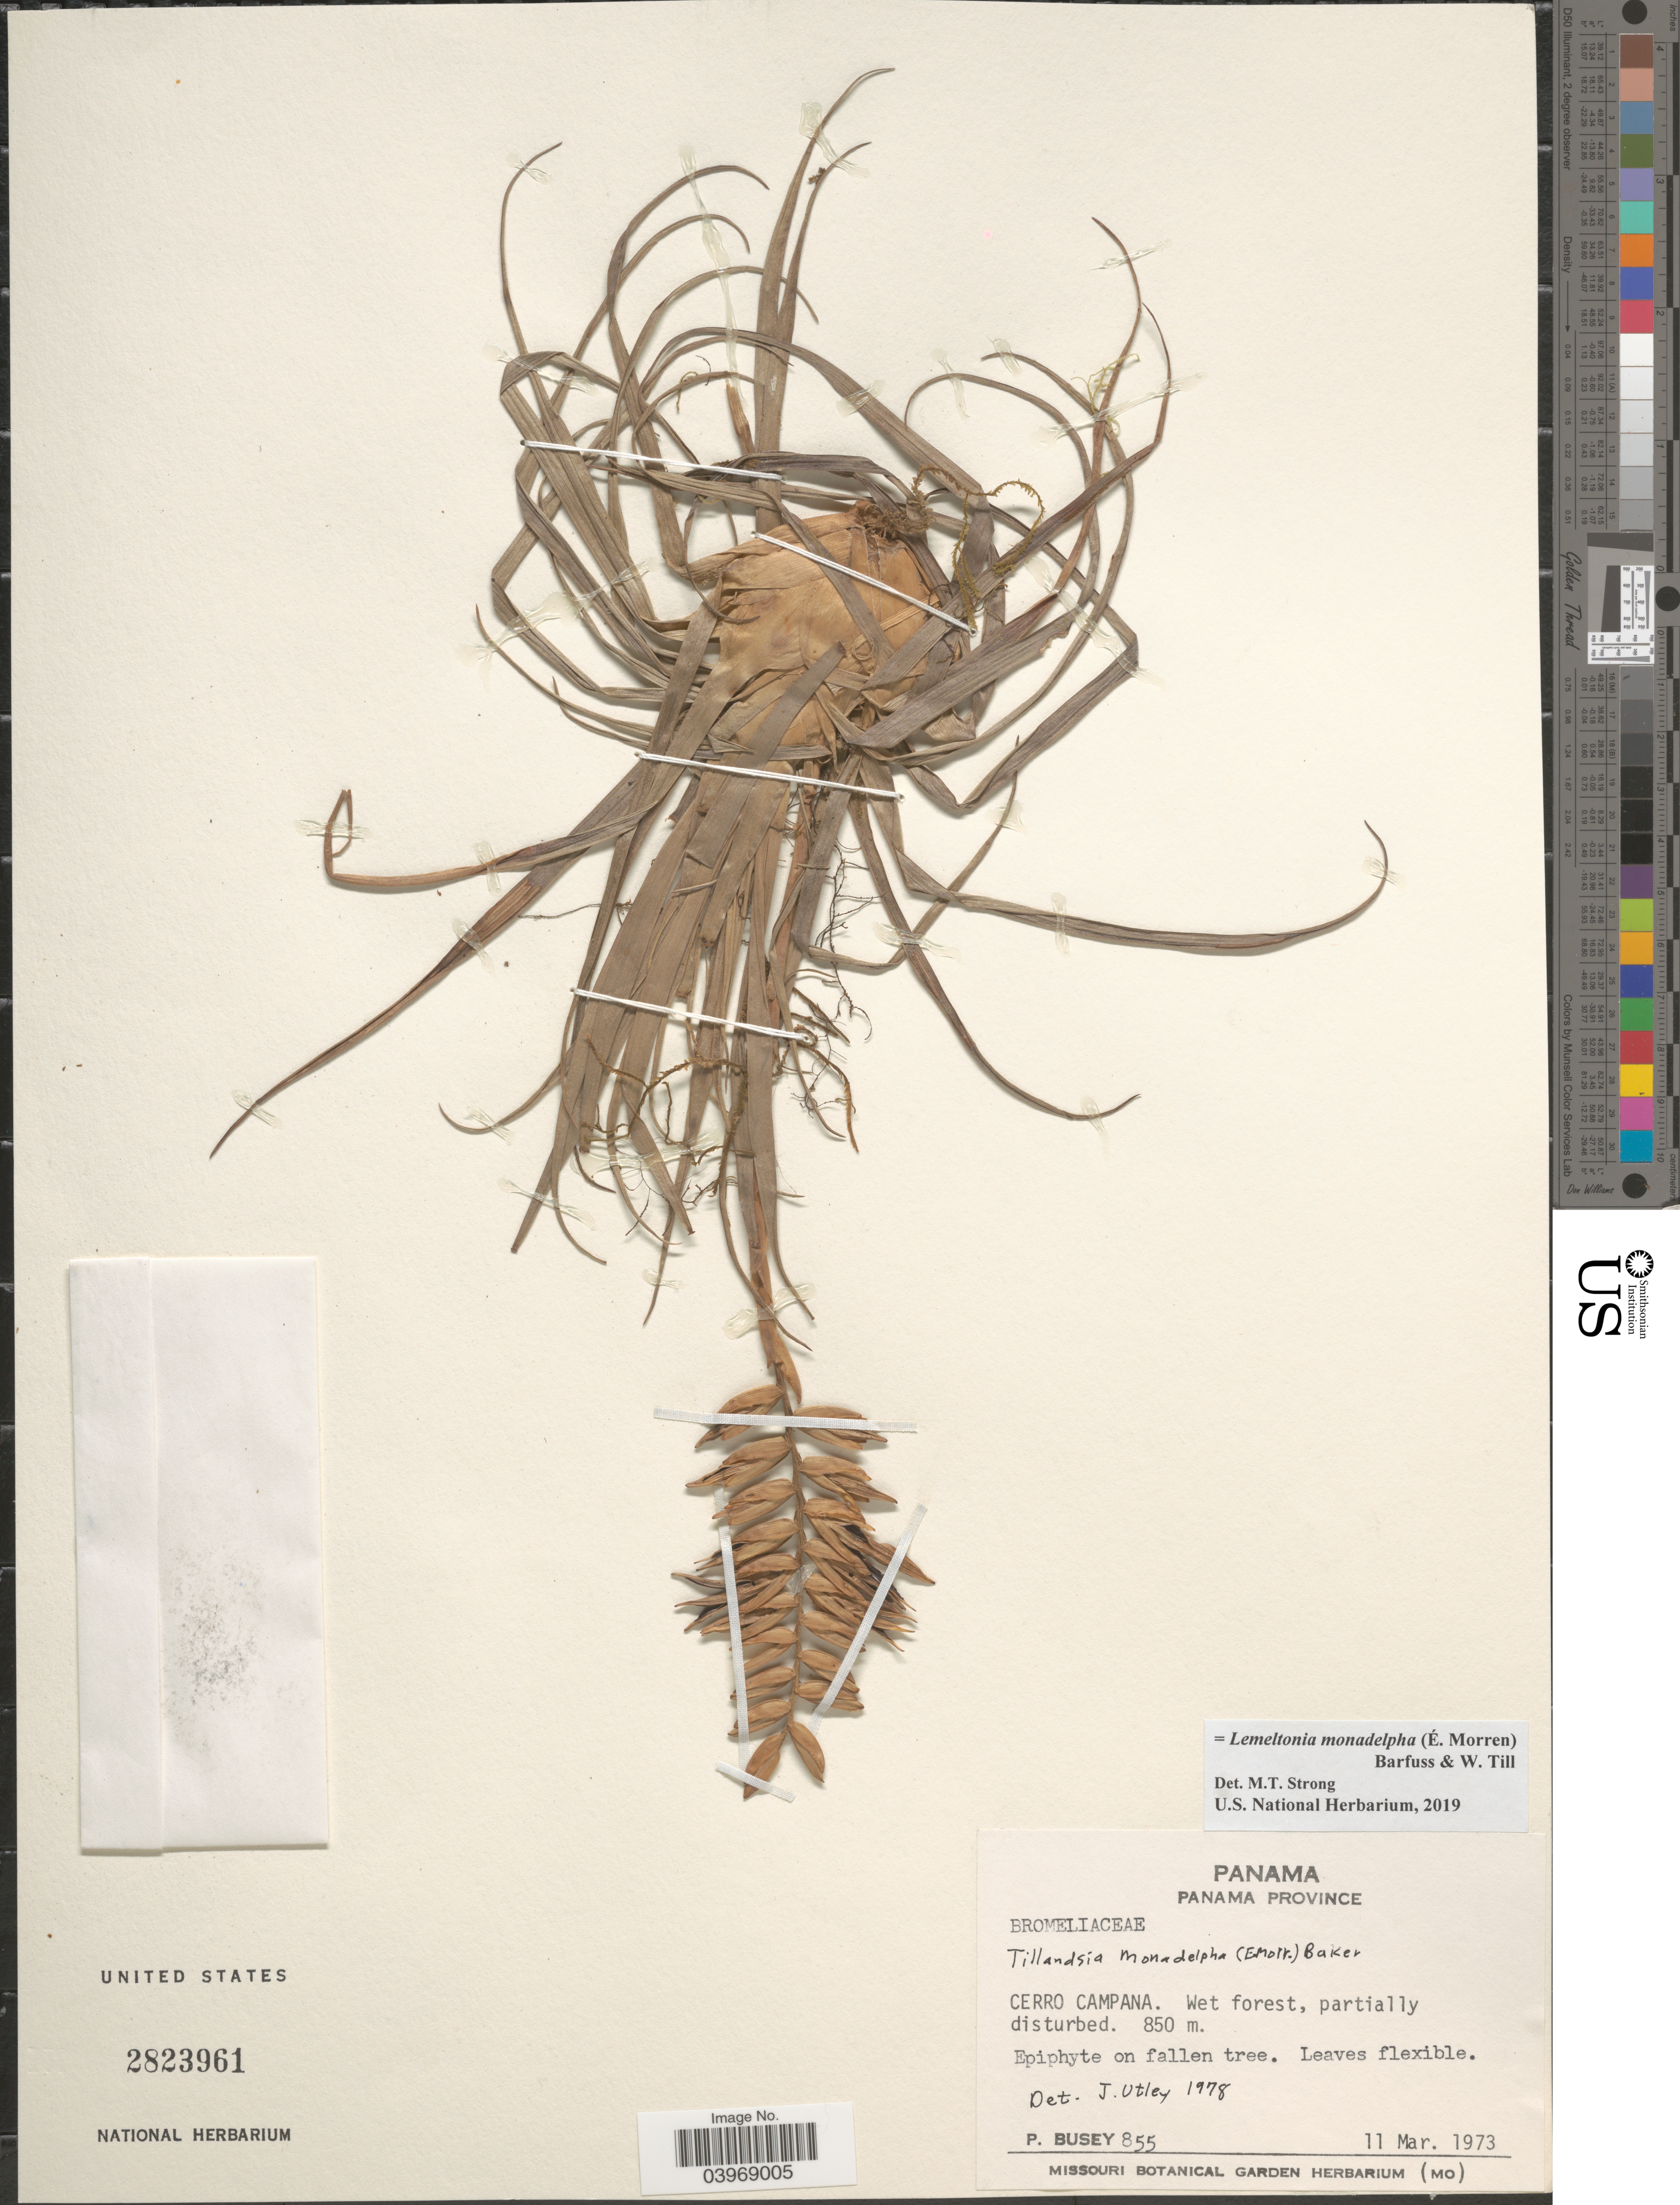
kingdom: Plantae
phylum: Tracheophyta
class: Liliopsida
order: Poales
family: Bromeliaceae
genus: Lemeltonia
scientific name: Lemeltonia monadelpha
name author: (É. Morren) Barfuss & W. Till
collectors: P. Busey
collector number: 855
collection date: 1973-03-11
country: Panama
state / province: Panamá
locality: Cerro Campana.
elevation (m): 850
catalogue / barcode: US 2823961